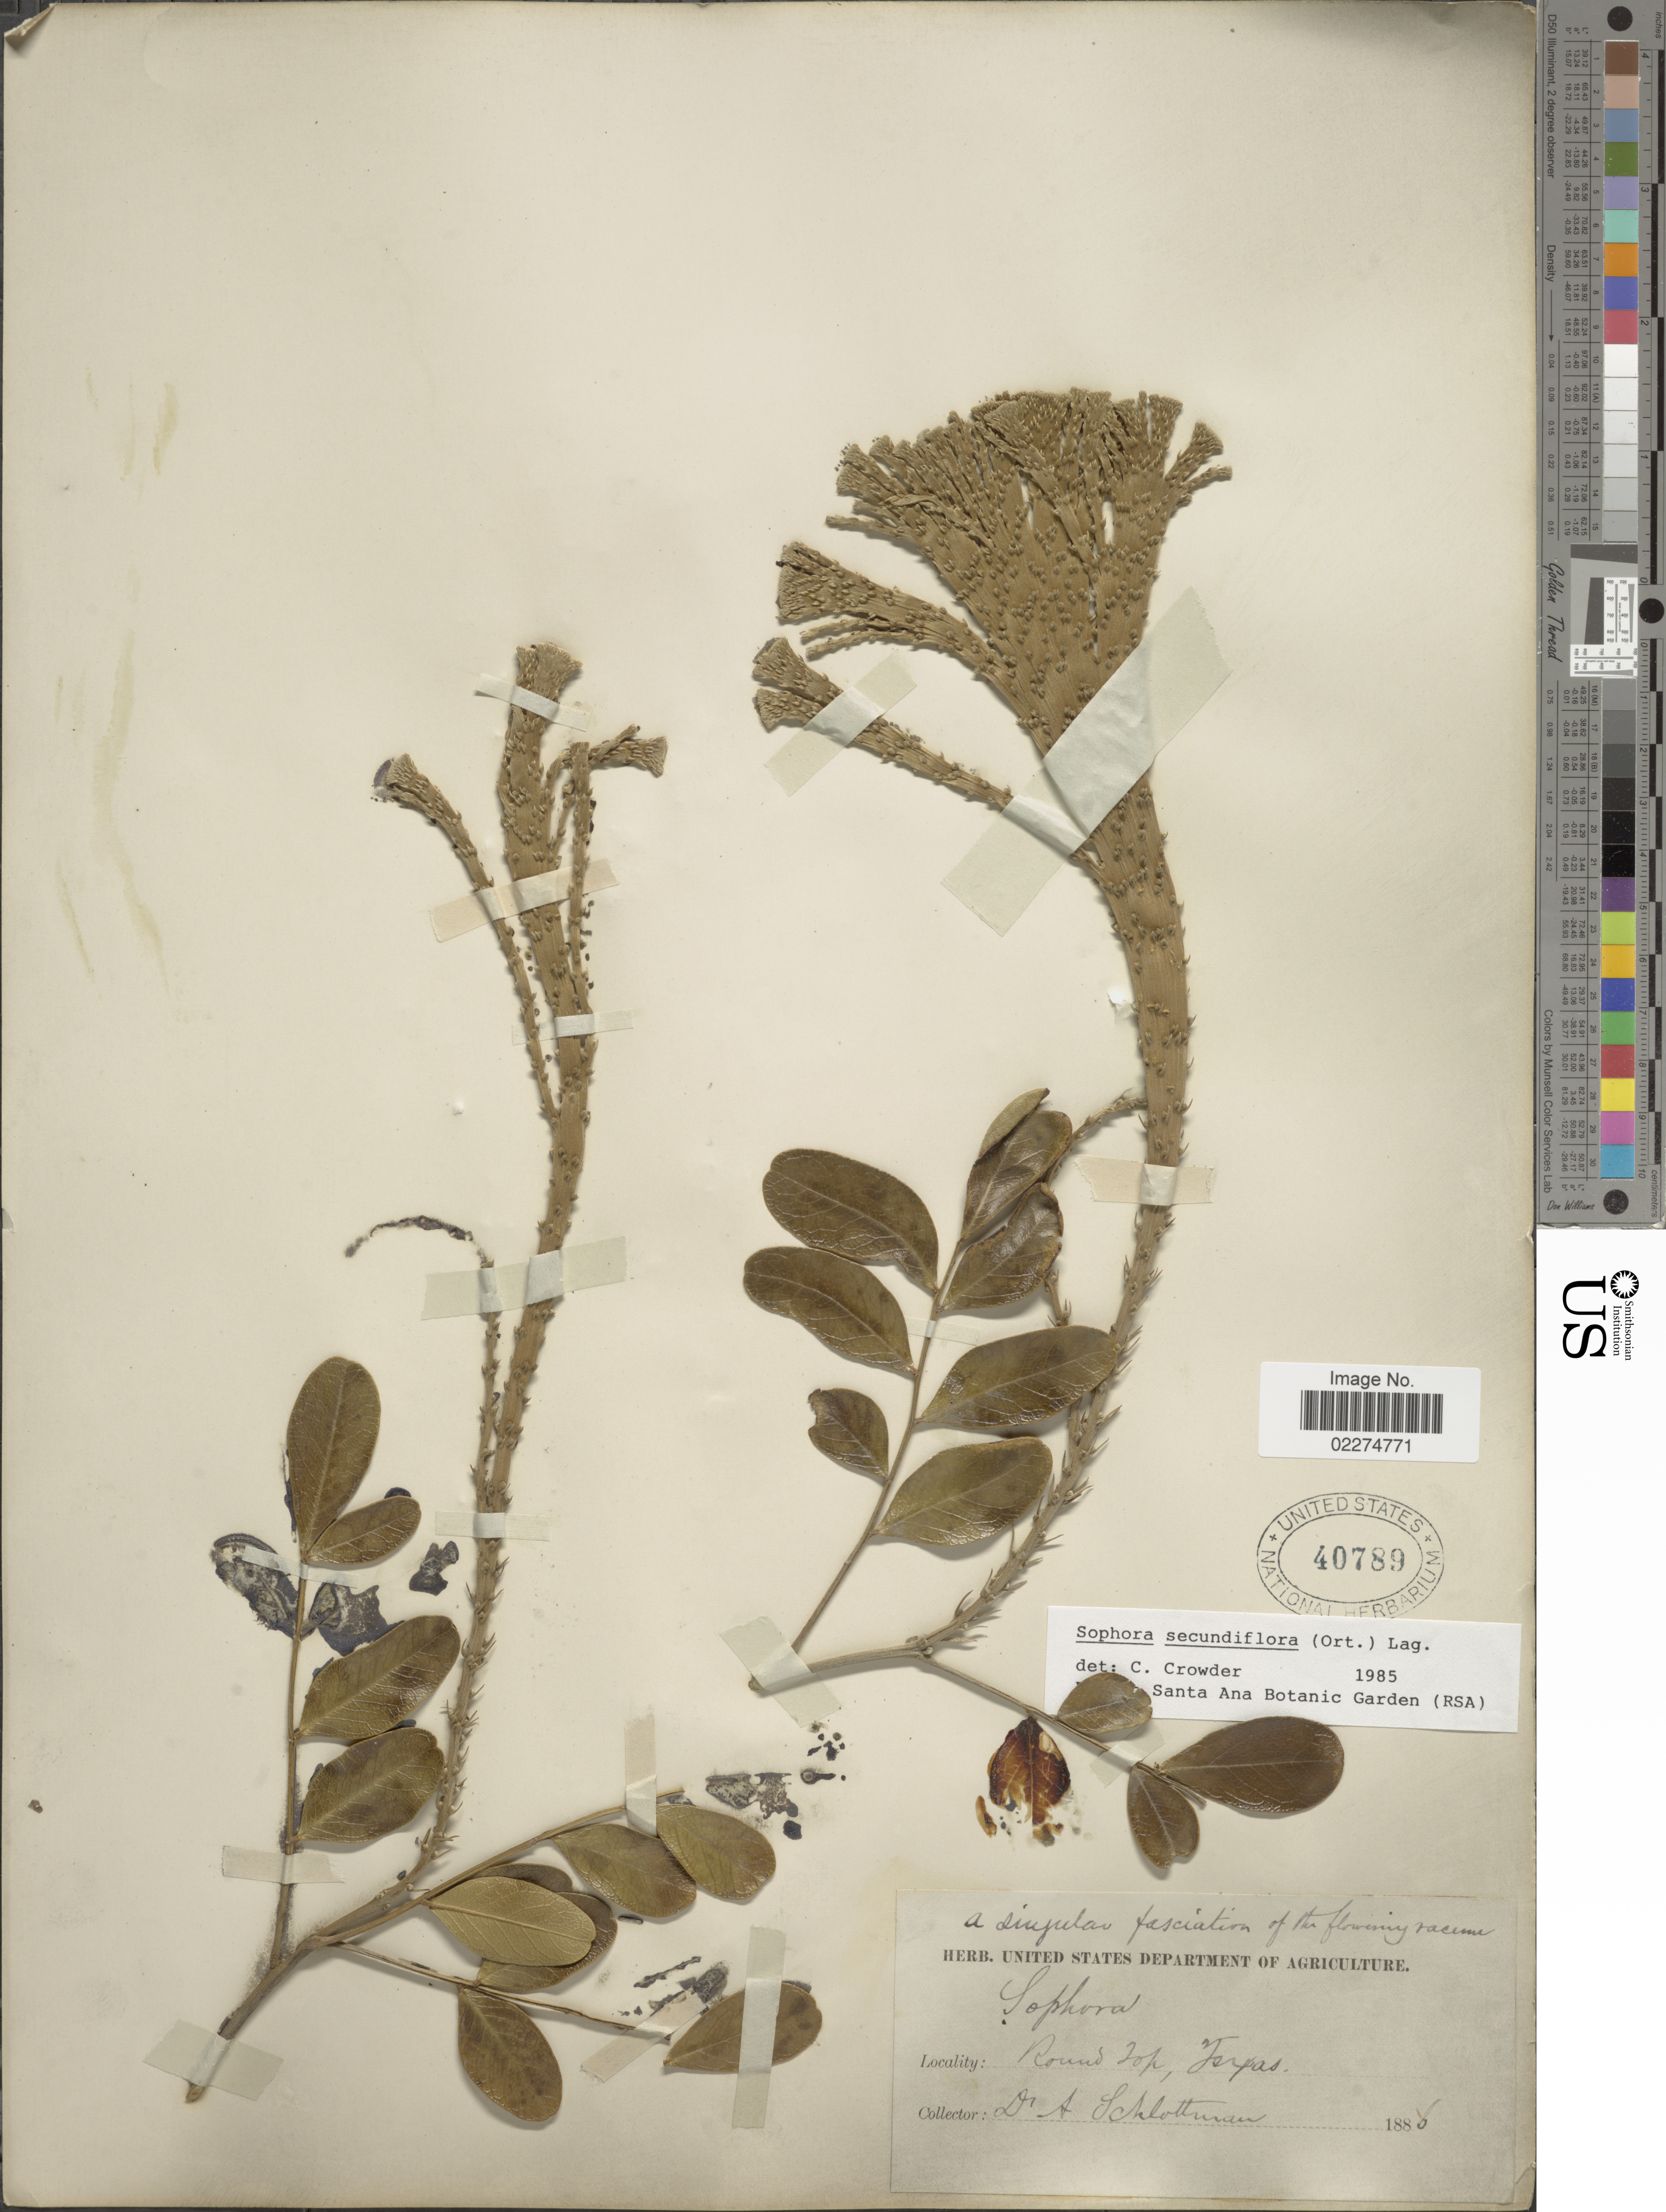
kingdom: Plantae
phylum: Tracheophyta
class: Magnoliopsida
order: Fabales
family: Fabaceae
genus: Dermatophyllum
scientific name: Dermatophyllum secundiflorum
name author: (Ortega) Gandhi & Reveal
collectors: A. Schlottman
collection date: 1886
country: United States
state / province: Texas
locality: Round Top, Texas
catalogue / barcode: US 40789